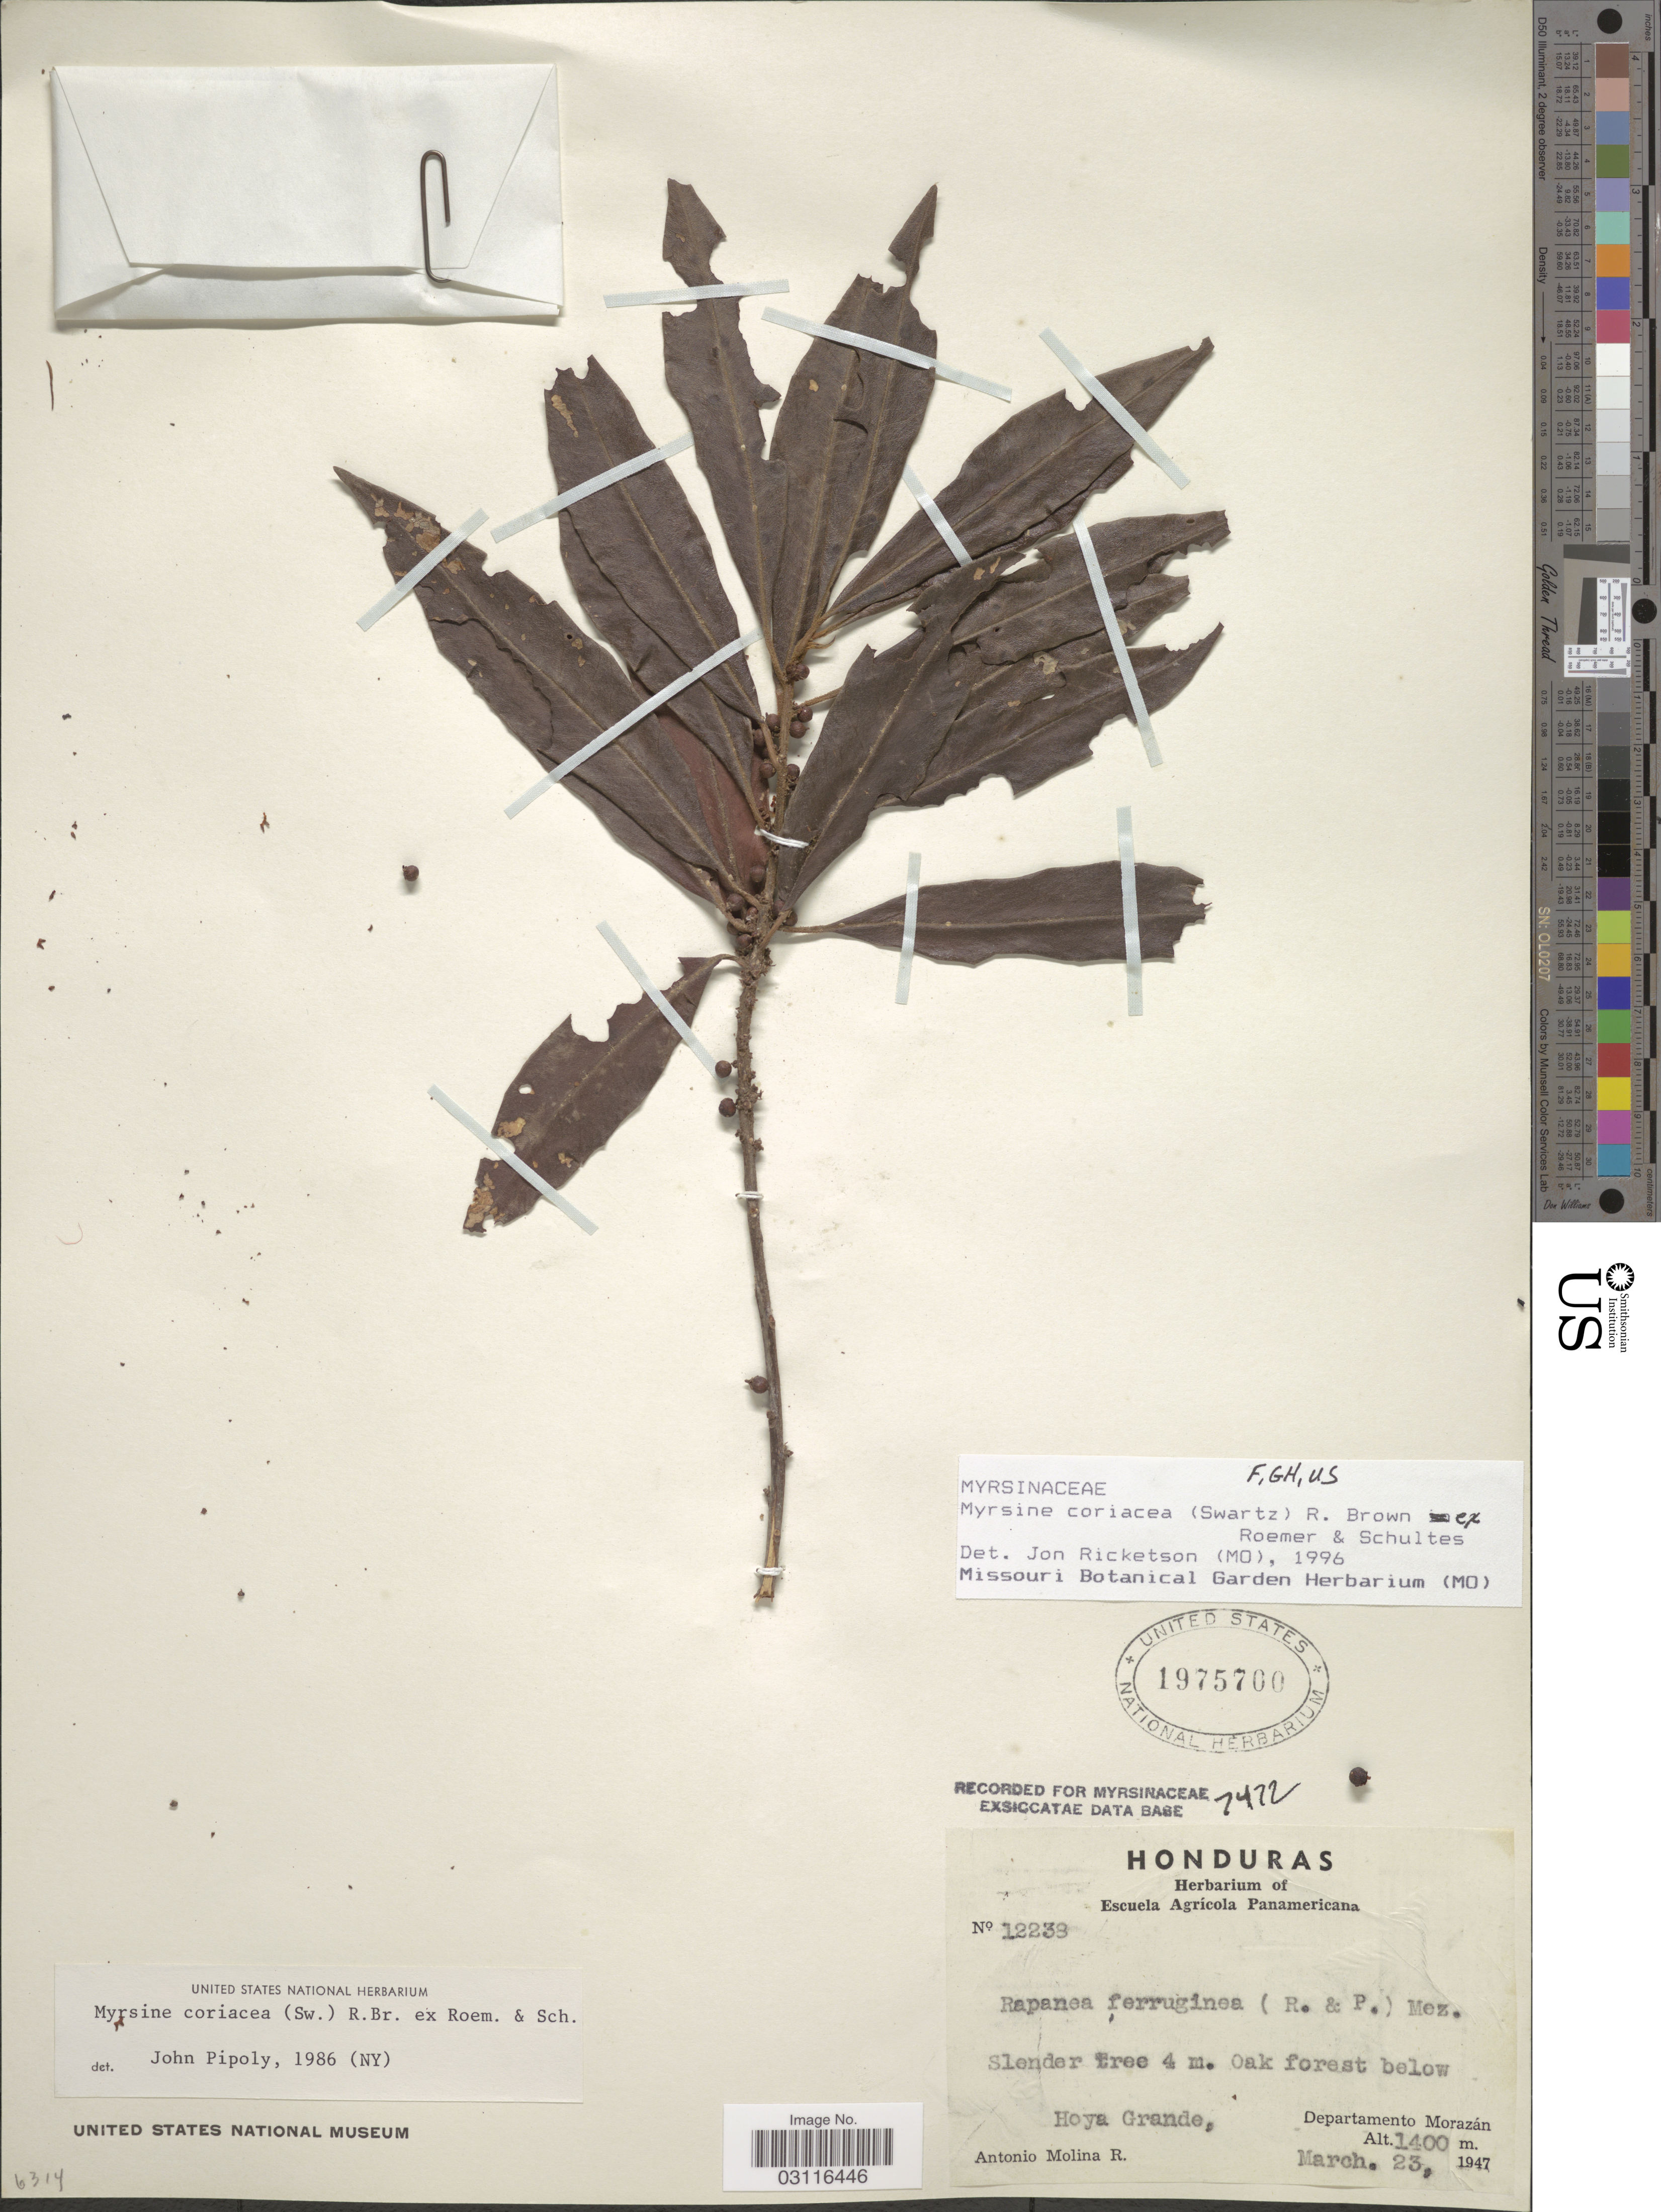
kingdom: Plantae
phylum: Tracheophyta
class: Magnoliopsida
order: Ericales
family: Primulaceae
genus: Myrsine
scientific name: Myrsine coriacea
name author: (Sw.) R. Br. ex Roem. & Schult.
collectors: A. Molina R.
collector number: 12238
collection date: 1947-03-23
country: Honduras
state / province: Fco. Morazán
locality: Oak forest below Hoya Grande, Departamento Morazán.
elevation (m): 1400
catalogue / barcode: US 1975700